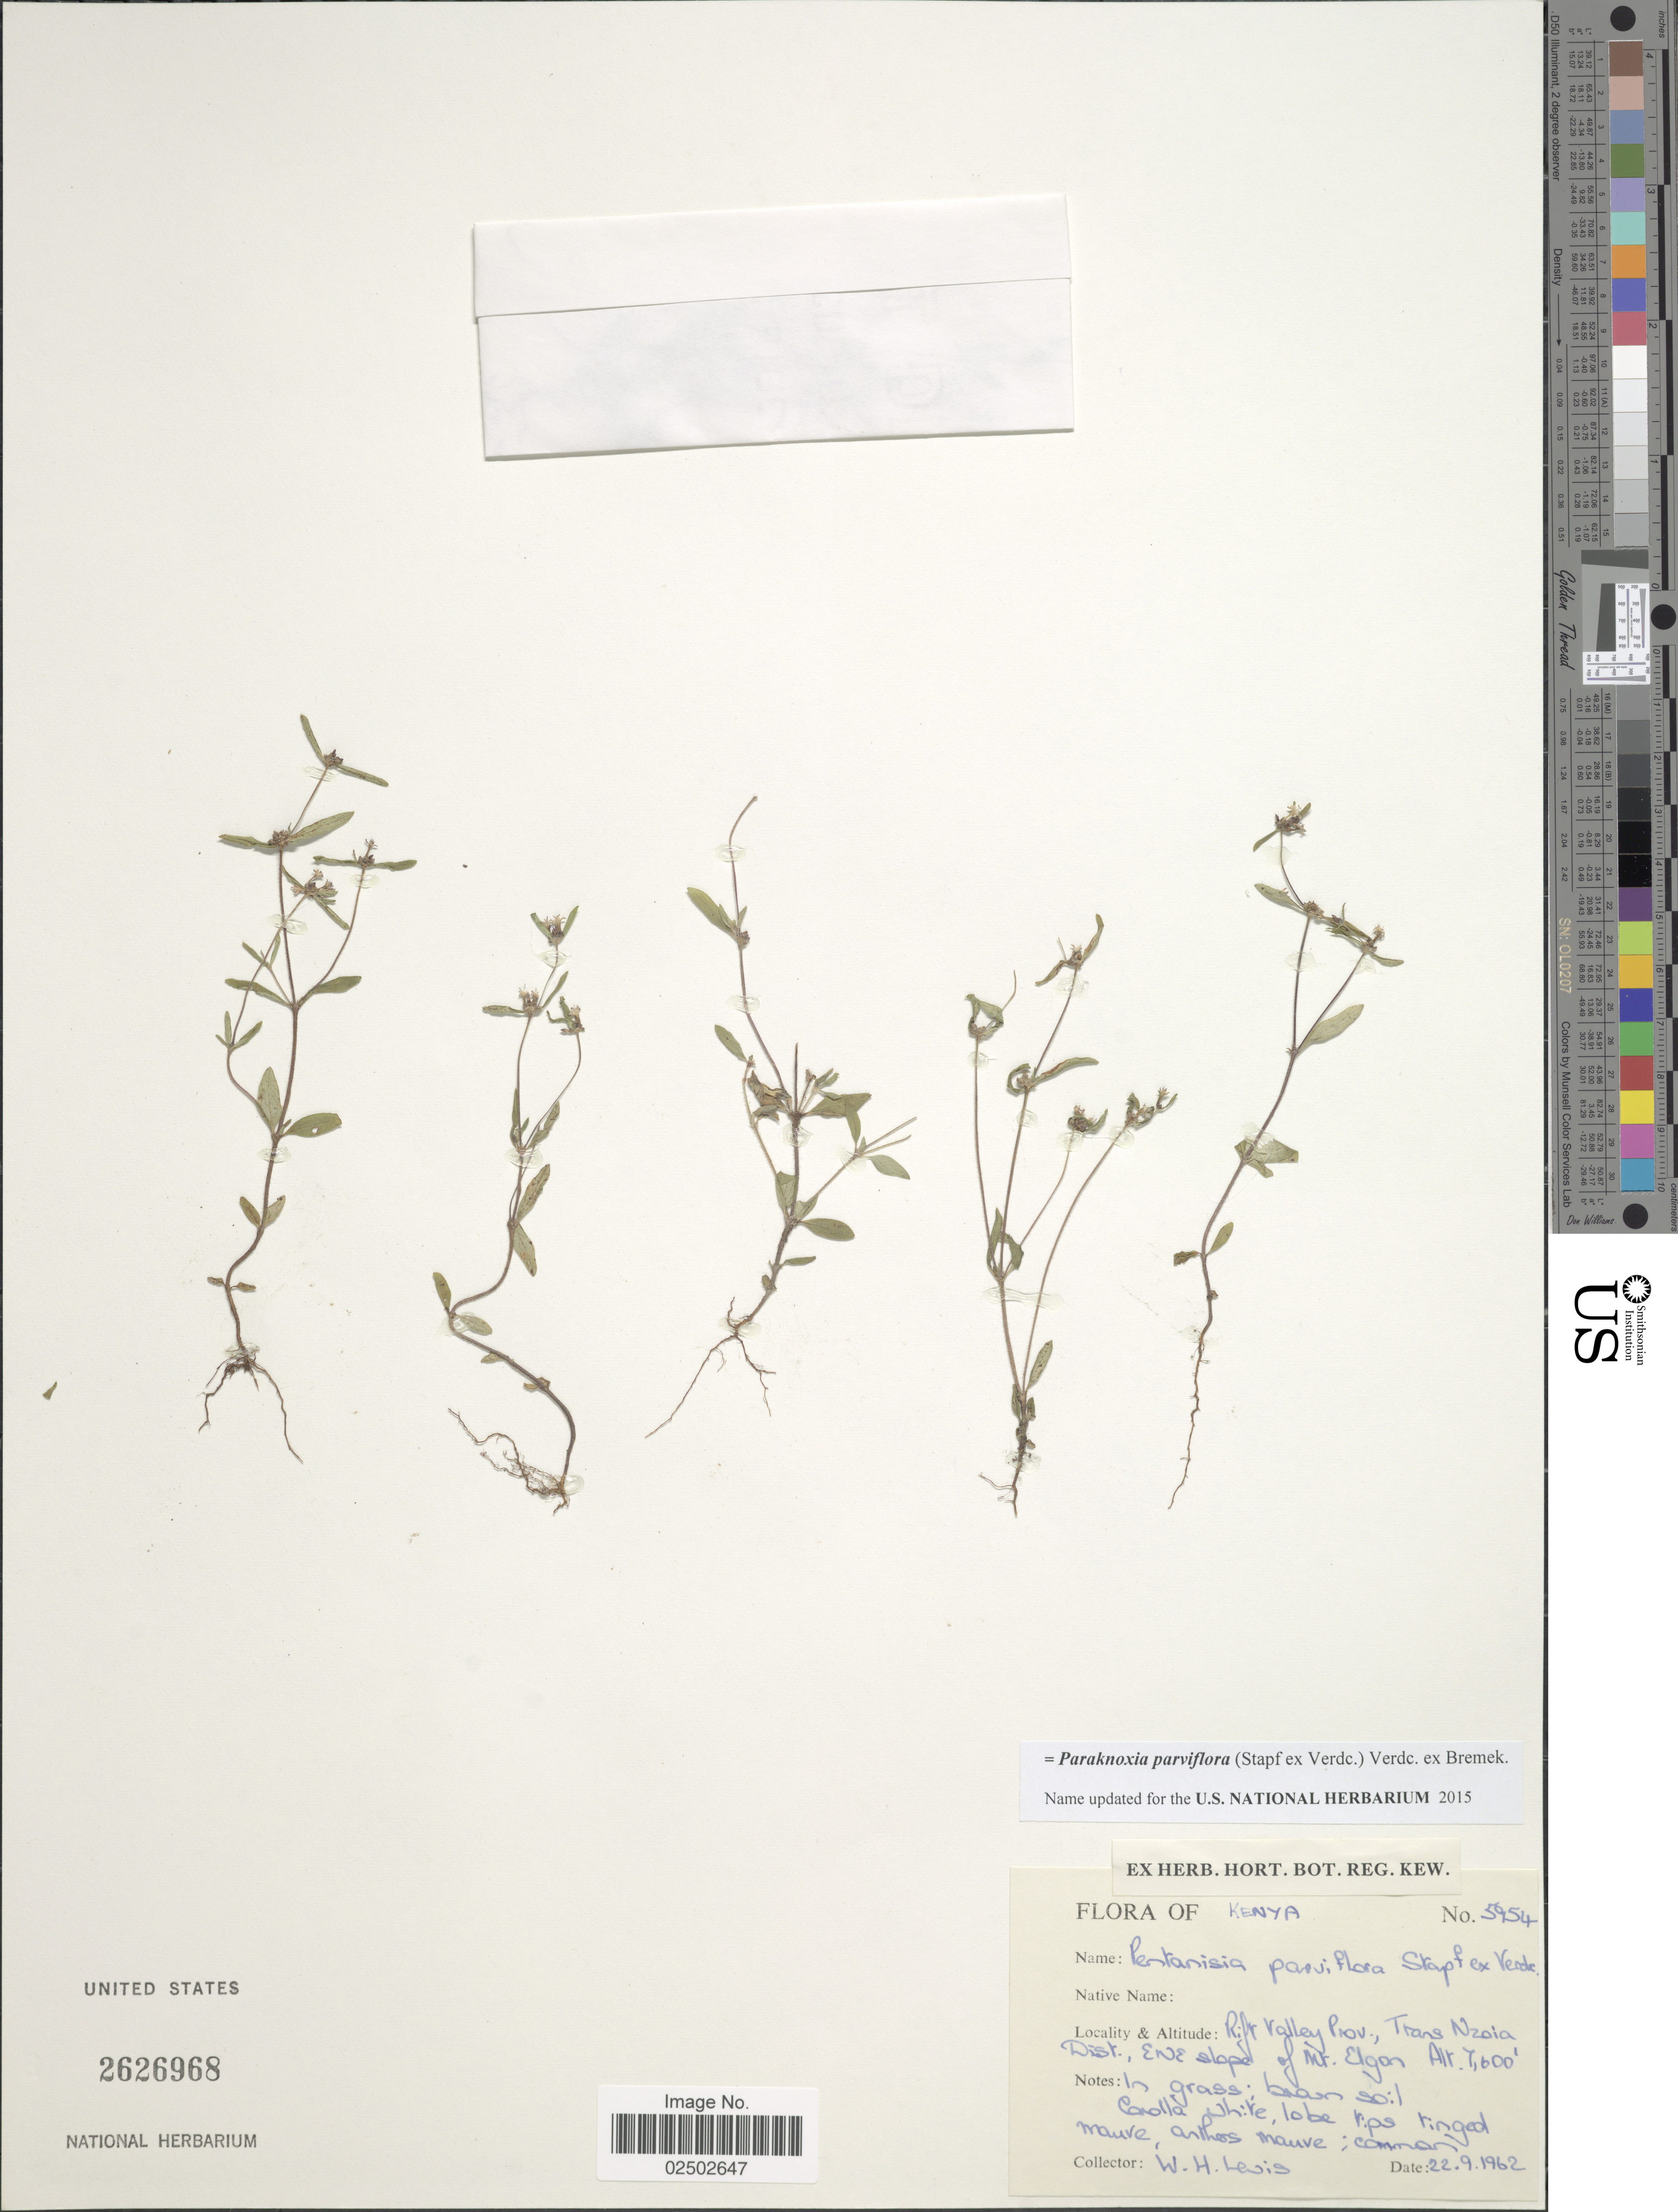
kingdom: Plantae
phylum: Tracheophyta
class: Magnoliopsida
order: Gentianales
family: Rubiaceae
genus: Pentanisia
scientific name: Pentanisia parviflora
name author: Stapf ex Verdc.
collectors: W. H. Lewis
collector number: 5954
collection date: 1962-09-22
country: Kenya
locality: Rift Valley Prov. Trans Nzoia Dist., ENE slope of Mt. Elgon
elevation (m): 2316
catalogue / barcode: US 2626968